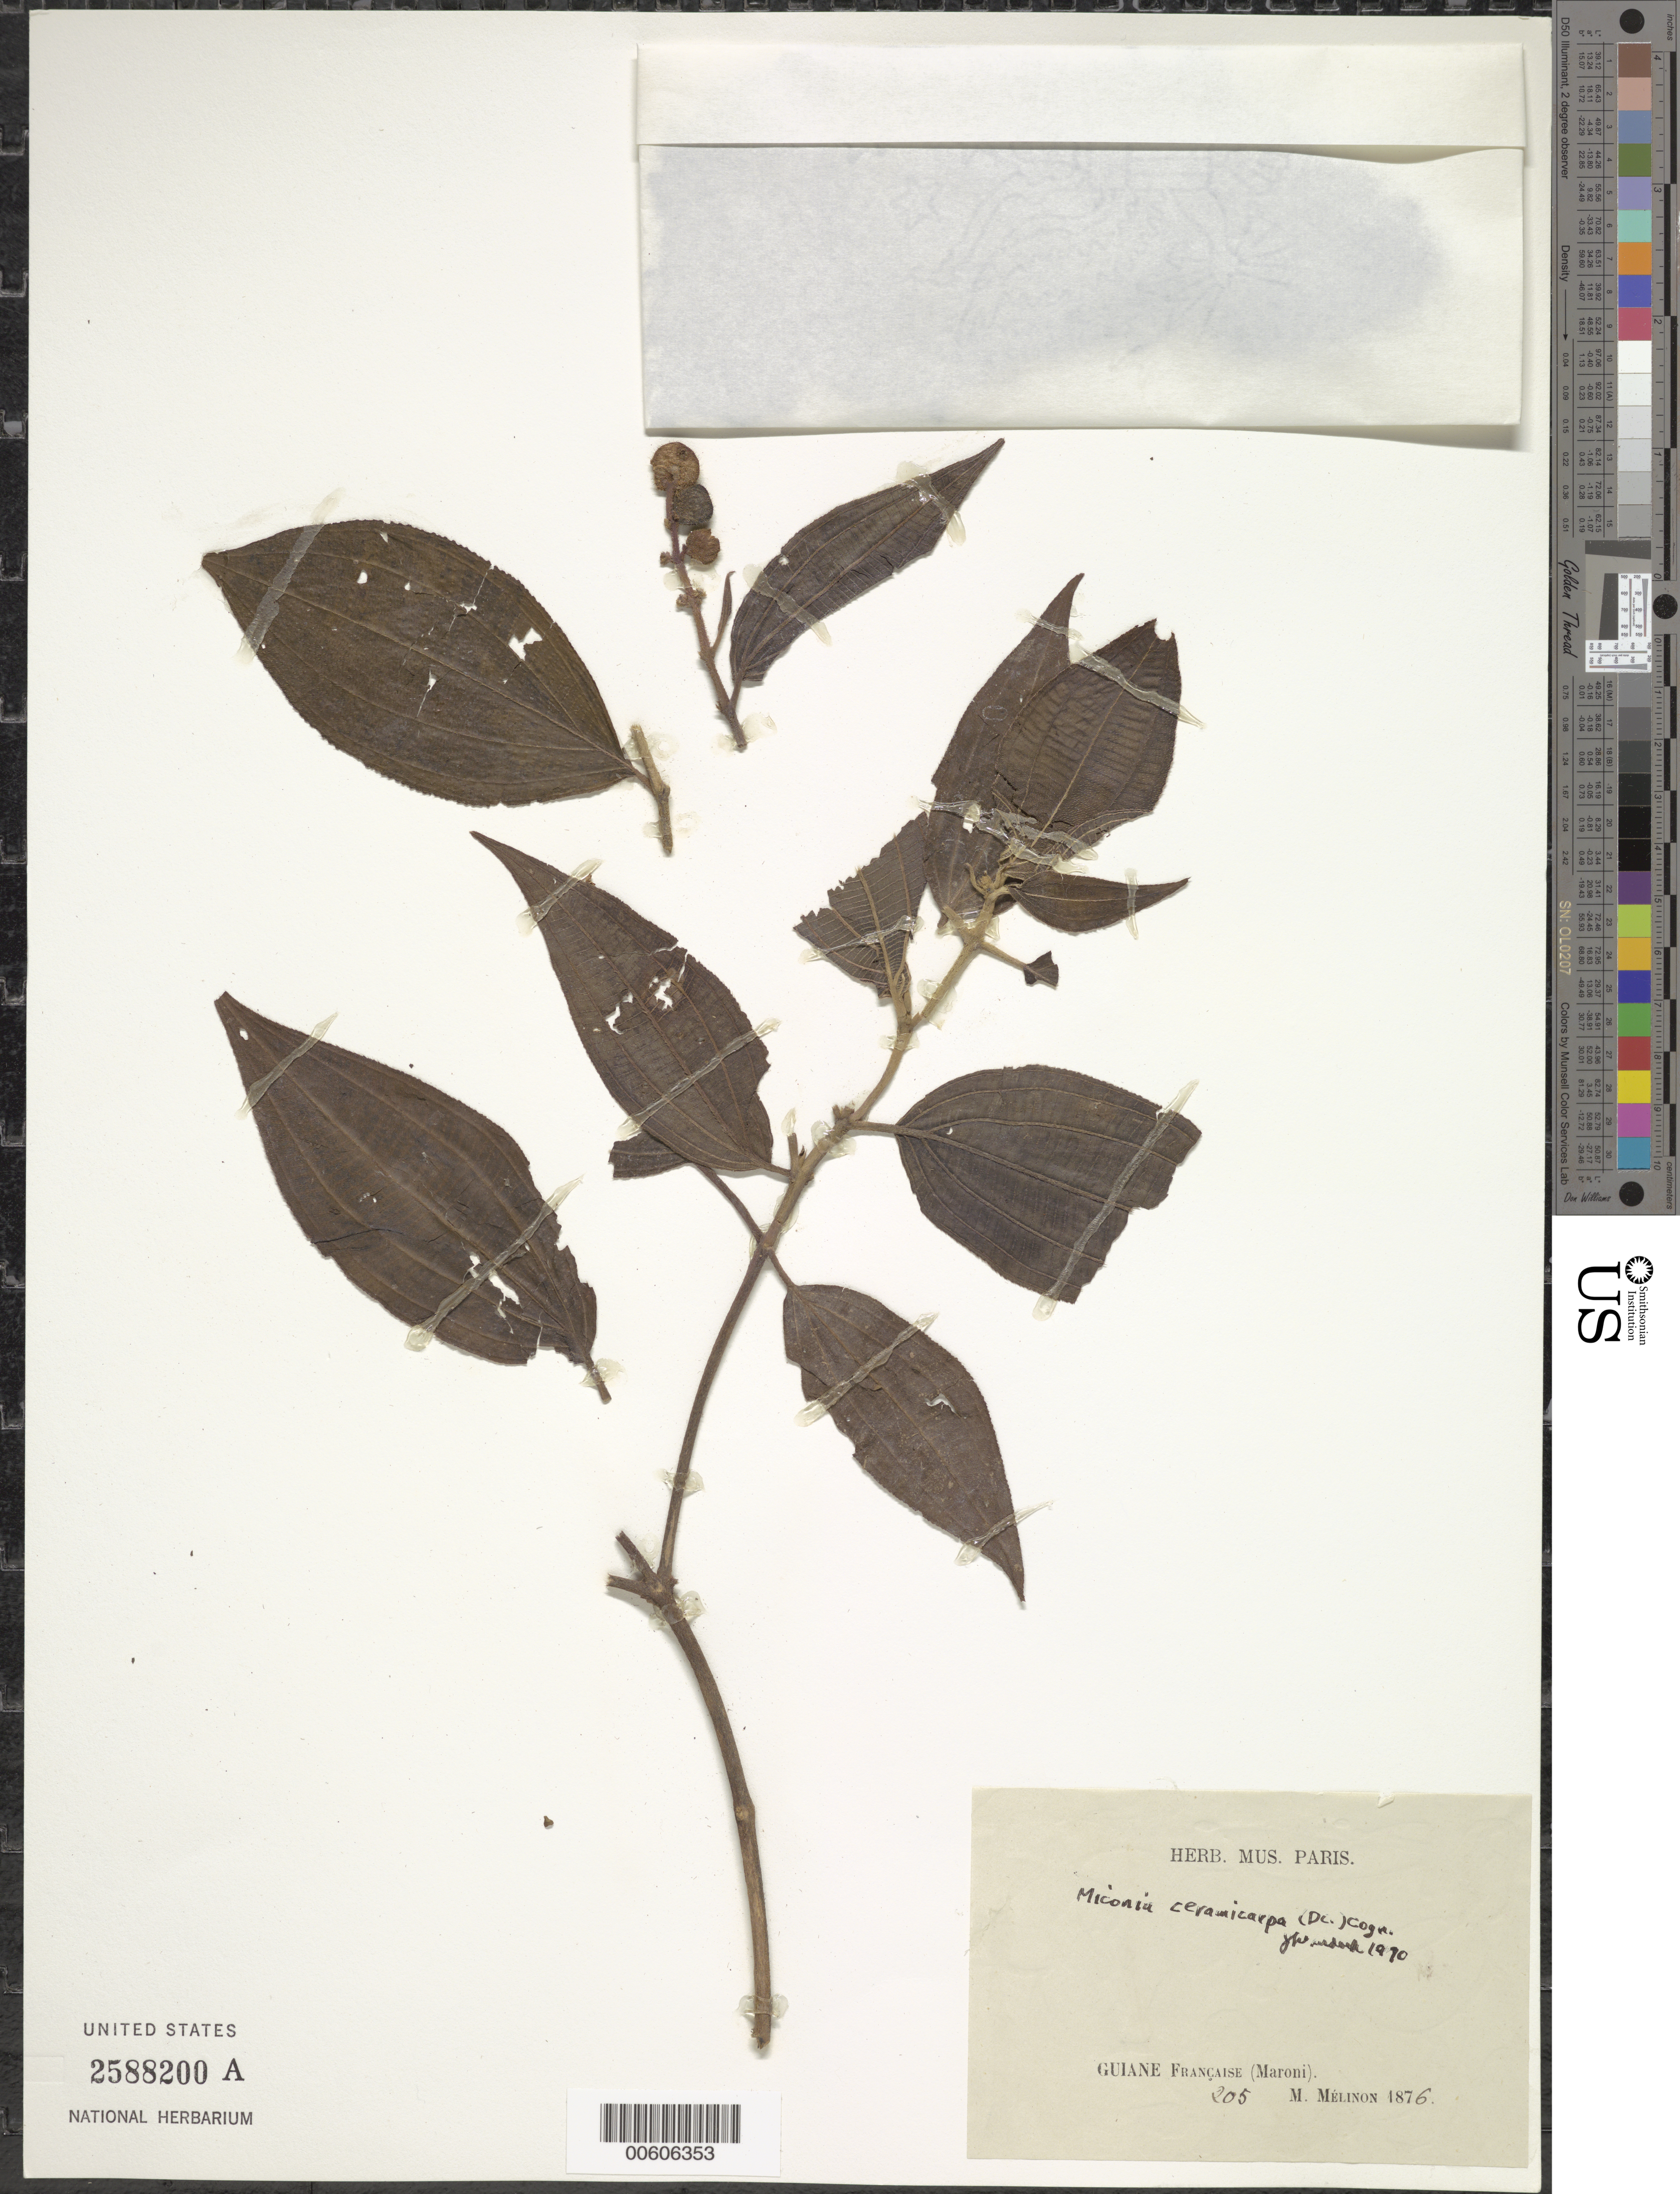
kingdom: Plantae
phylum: Tracheophyta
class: Magnoliopsida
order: Myrtales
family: Melastomataceae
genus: Miconia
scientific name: Miconia ceramicarpa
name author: (DC.) Cogn.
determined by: Wurdack, John J., (US), US (UNITED STATES)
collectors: E. Mélinon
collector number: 205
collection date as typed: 1876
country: French Guiana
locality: Maroni R.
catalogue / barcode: US 2588200A